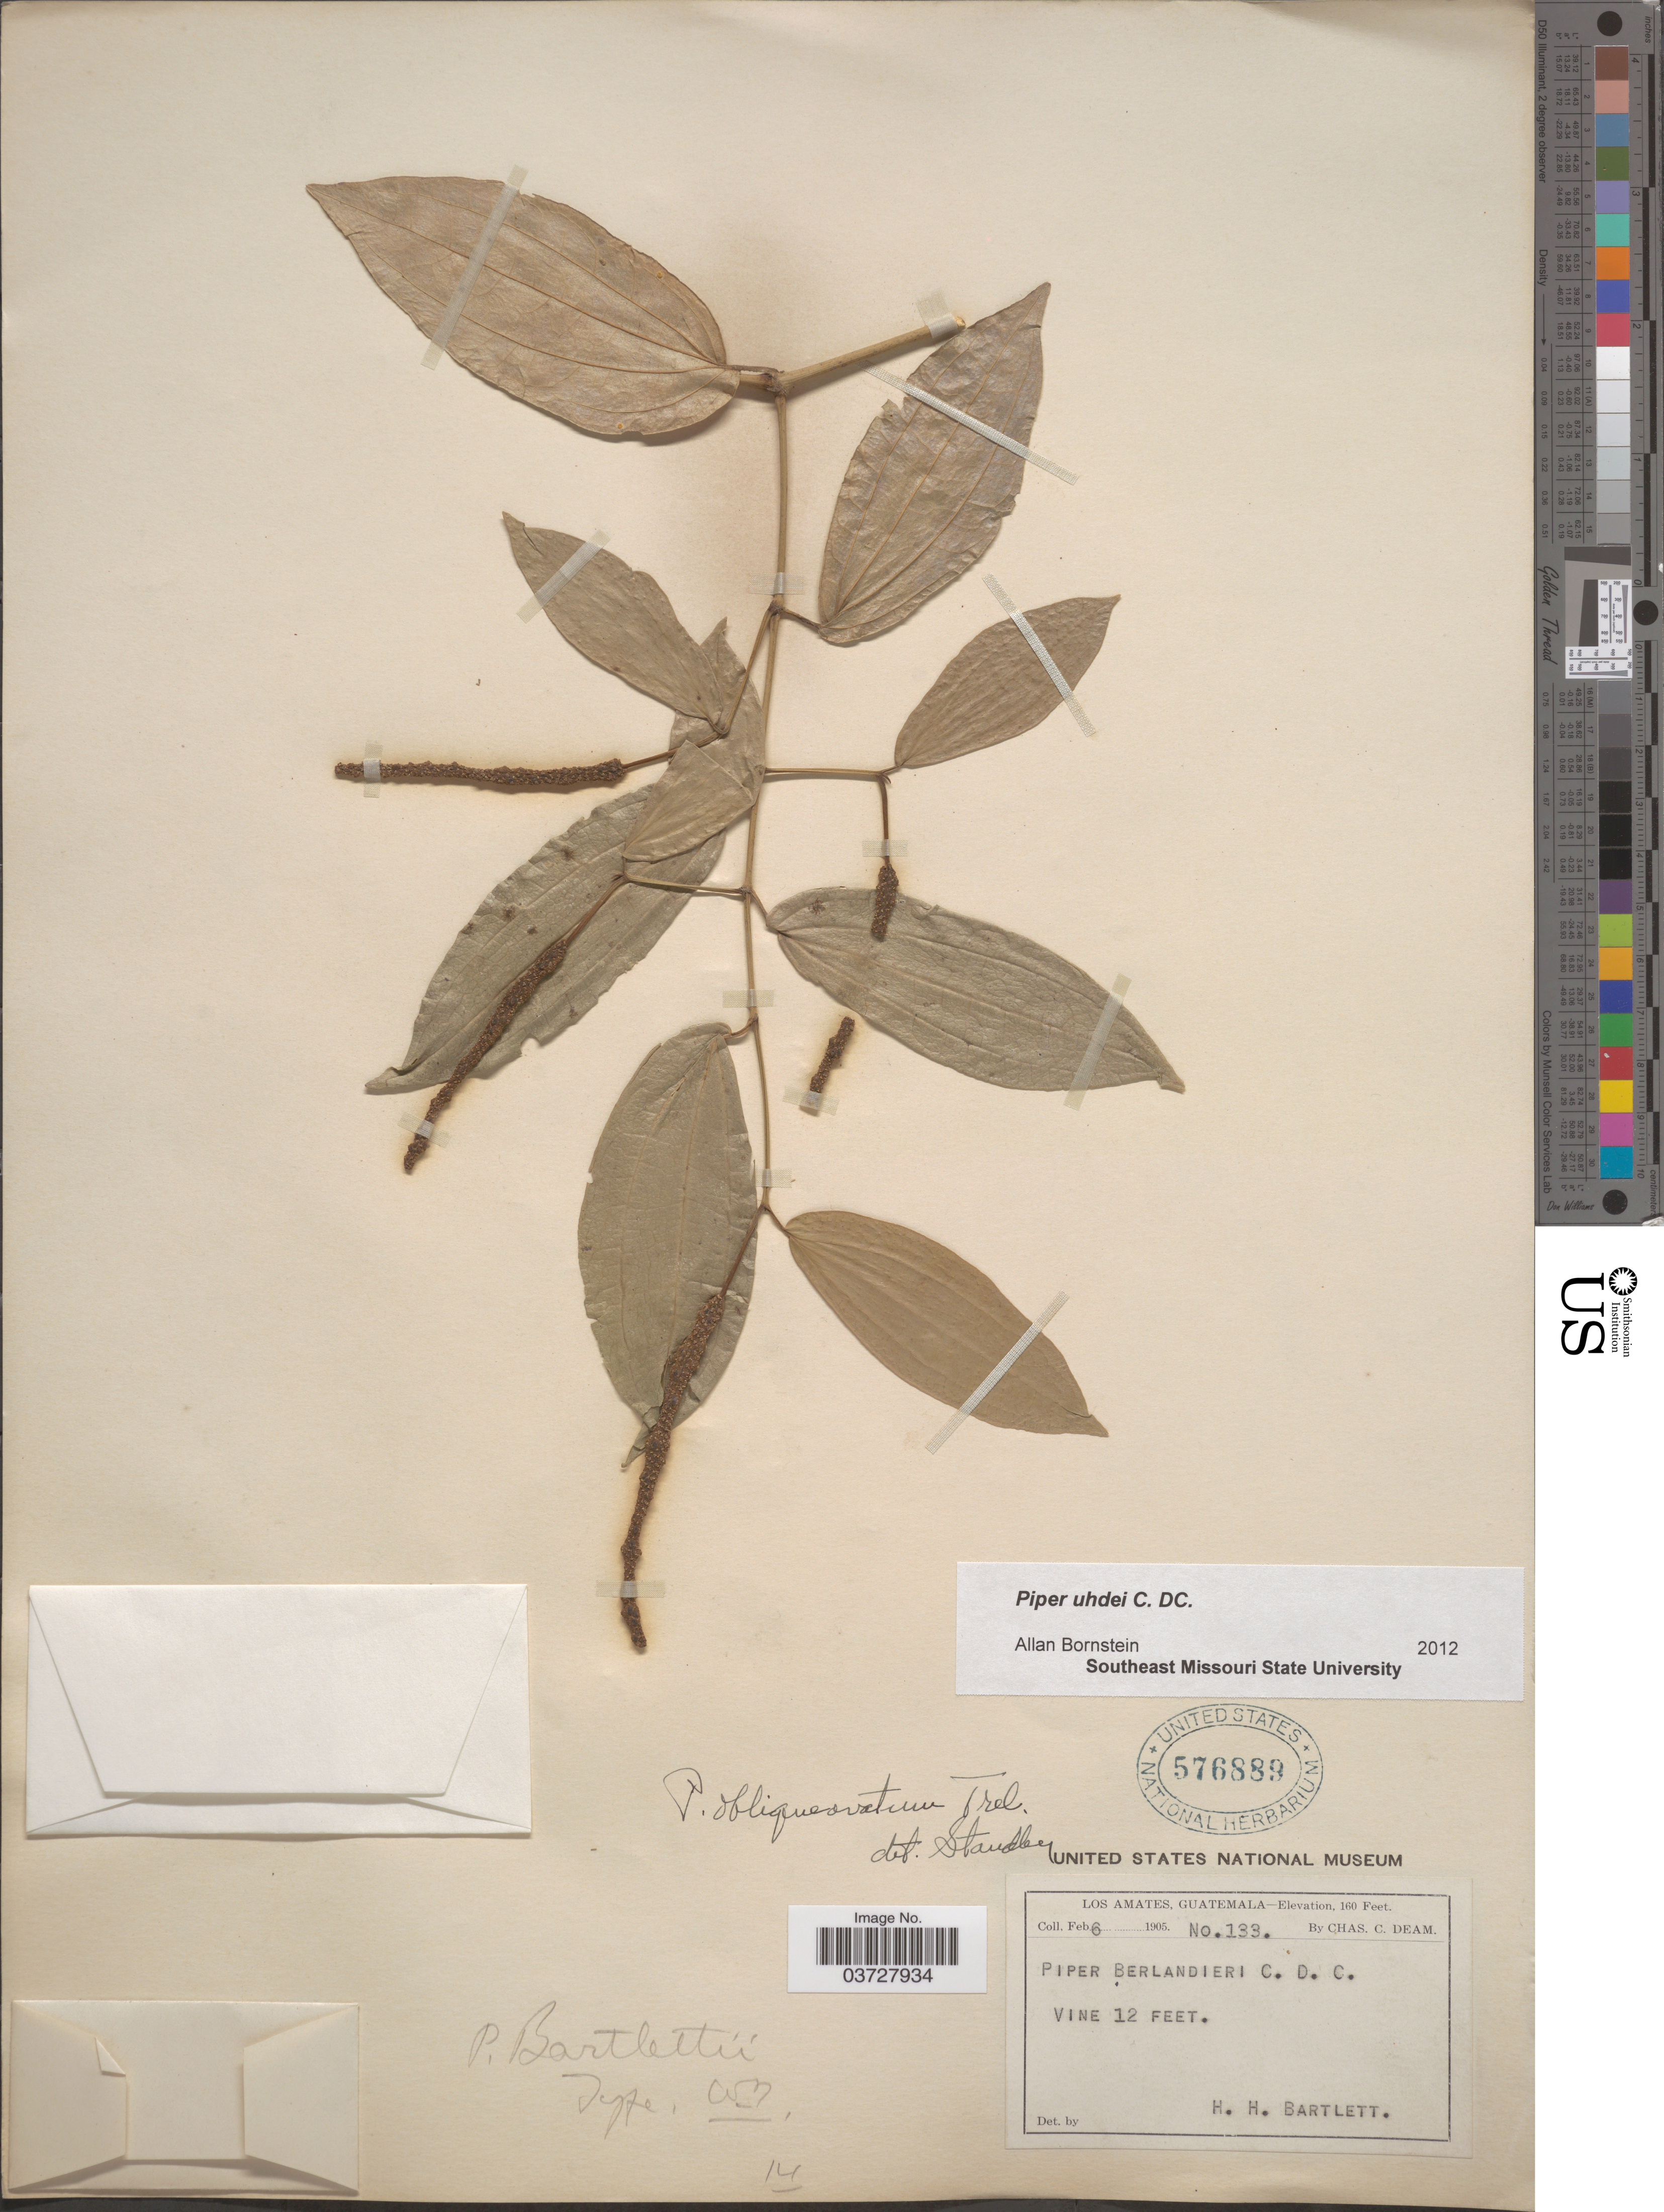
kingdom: Plantae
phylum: Tracheophyta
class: Magnoliopsida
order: Piperales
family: Piperaceae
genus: Piper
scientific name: Piper uhdei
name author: C. DC.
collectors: C. C. Deam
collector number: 133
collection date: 1905-02-06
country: Guatemala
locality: Los Amates.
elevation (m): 49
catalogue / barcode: US 576889